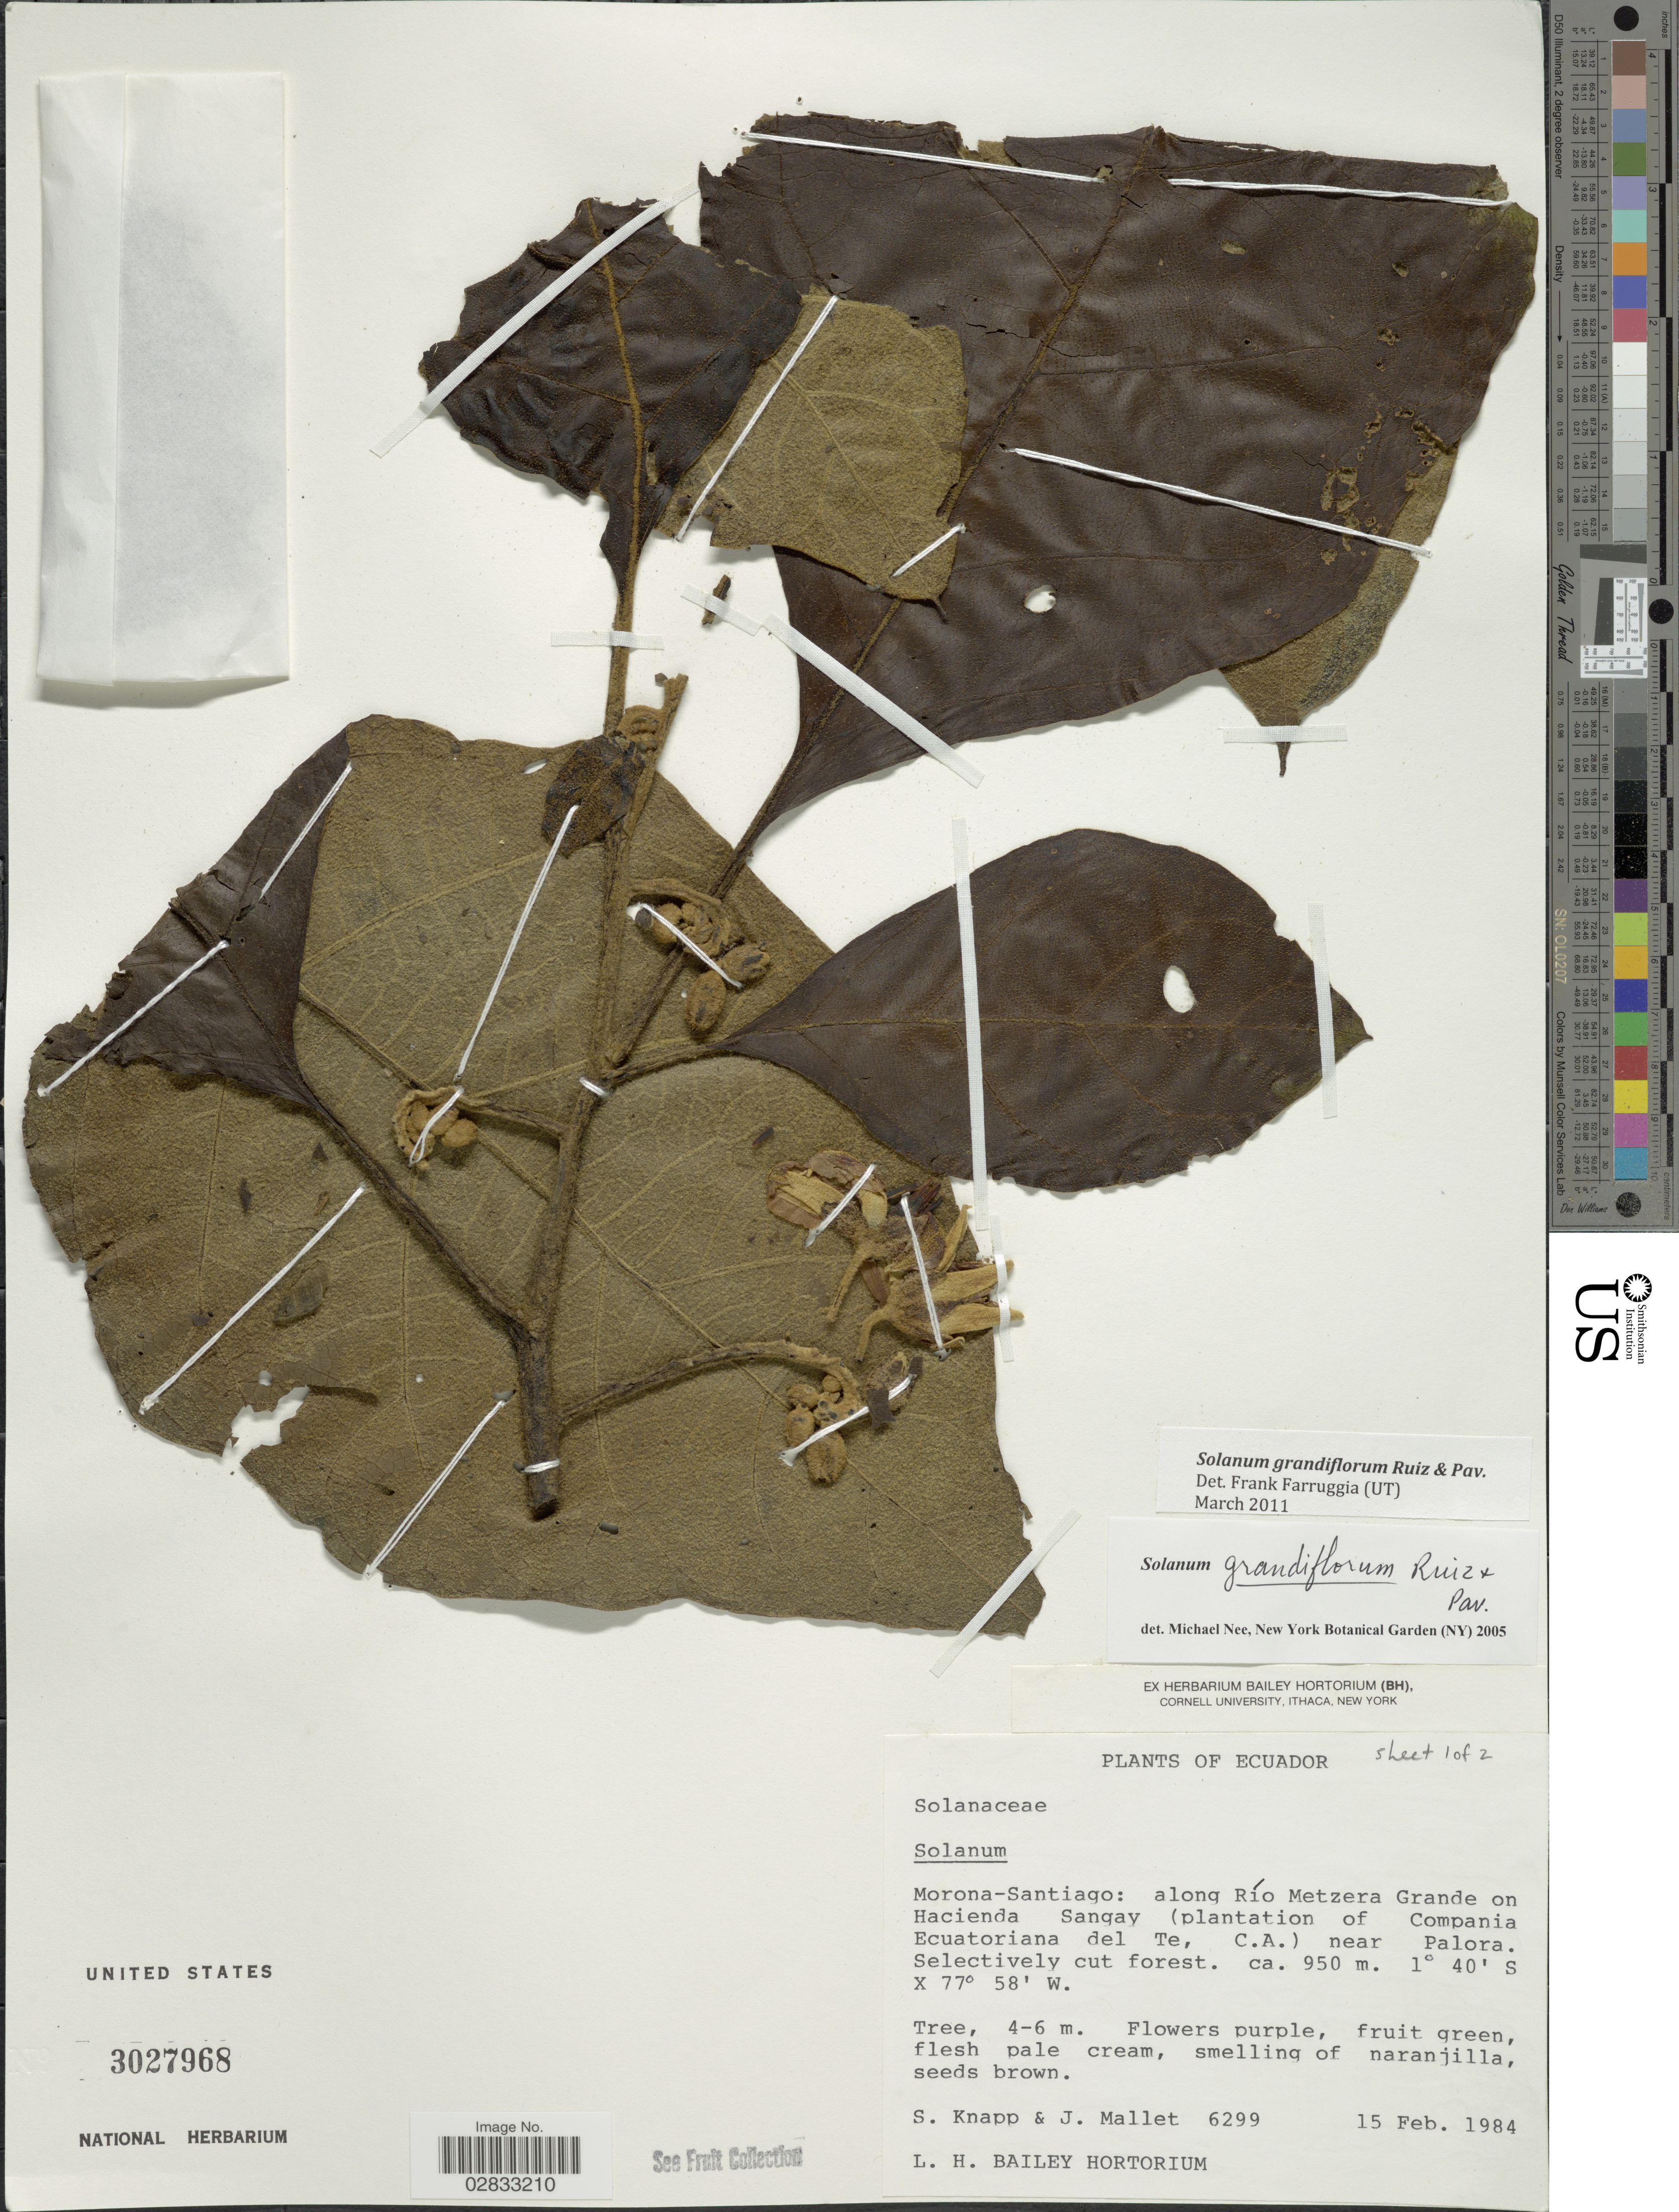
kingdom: Plantae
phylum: Tracheophyta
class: Magnoliopsida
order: Solanales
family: Solanaceae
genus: Solanum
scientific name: Solanum grandiflorum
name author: Ruiz & Pav.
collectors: S. Knapp & J. Mallet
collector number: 6299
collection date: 1984-02-15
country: Ecuador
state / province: Morona-Santiago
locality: Along Río Metzera Grande on Hacienda Sangay (plantation of Compania Ecuatoriana del Te, C. A.) near Palora.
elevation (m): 950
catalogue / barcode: US 3027968